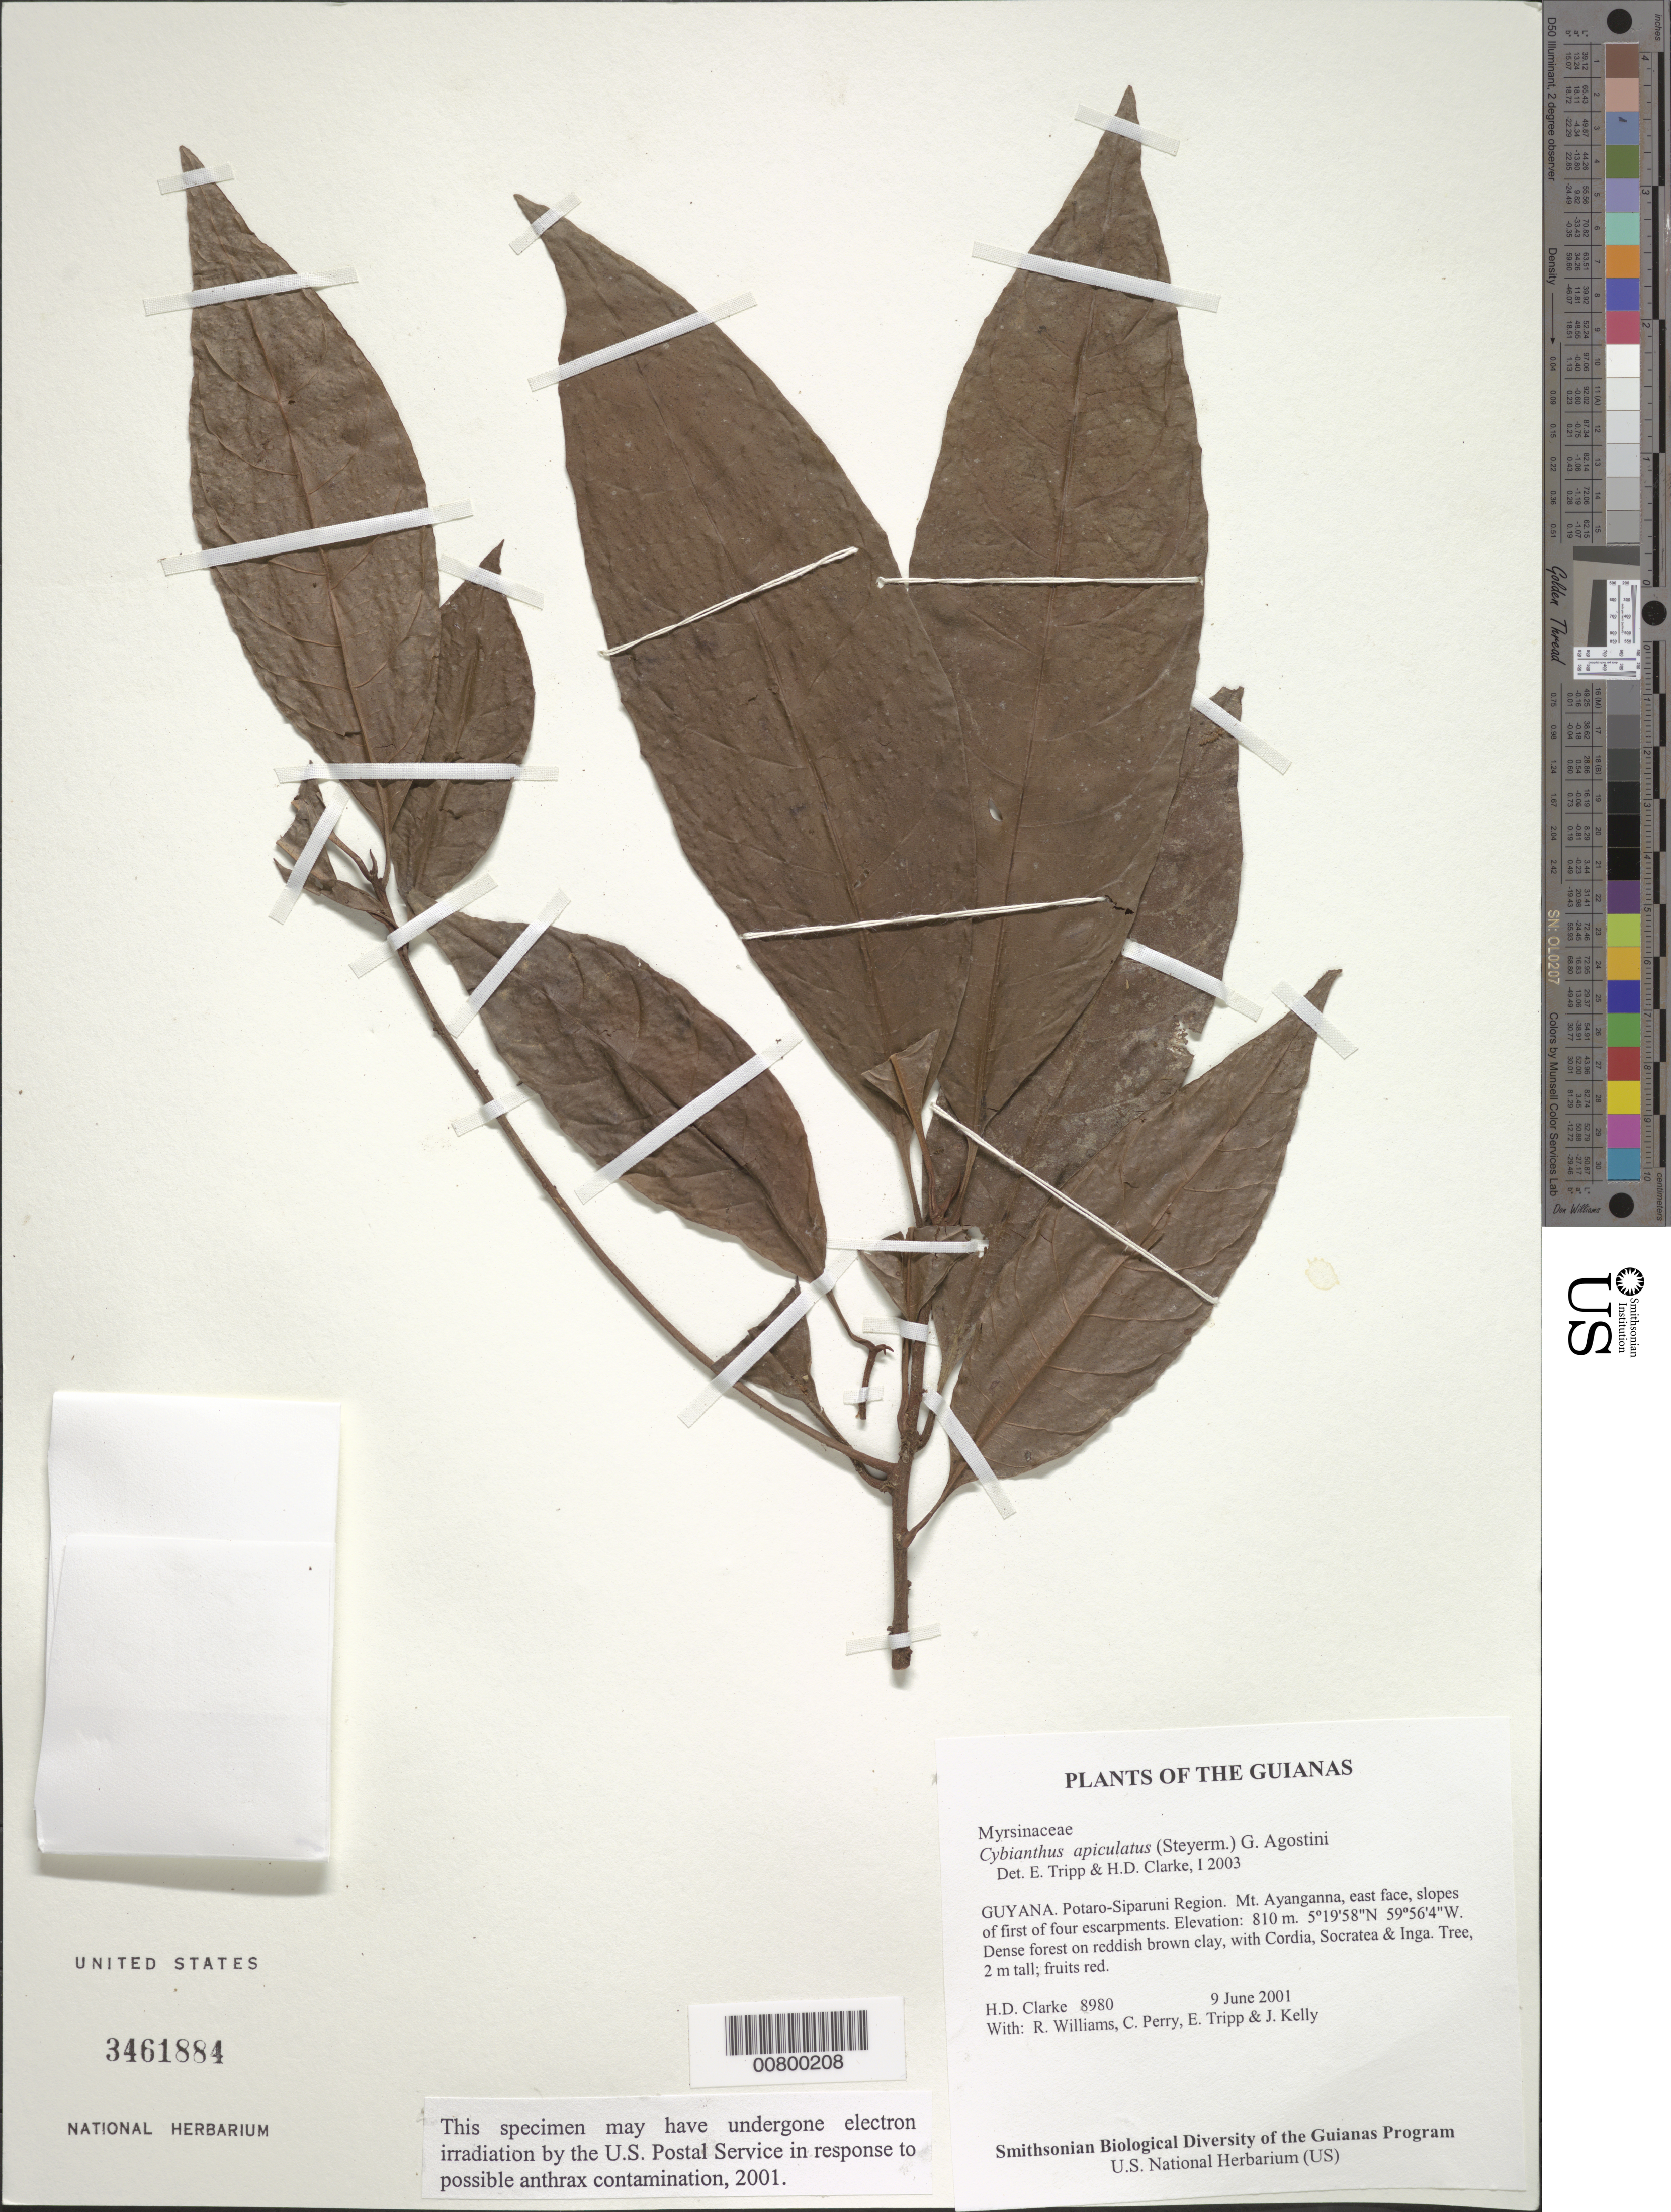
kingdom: Plantae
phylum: Tracheophyta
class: Magnoliopsida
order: Ericales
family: Primulaceae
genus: Cybianthus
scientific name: Cybianthus apiculatus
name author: (Steyerm.) G. Agostini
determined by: Tripp, E. A.; Clarke, H. D.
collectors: H. D. Clarke, R. Williams, C. Perry, E. Tripp & J. Kelly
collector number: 8980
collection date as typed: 9 June 2001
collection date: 2001-06-09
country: Guyana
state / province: Potaro-Siparuni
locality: Mt. Ayanganna, east face, slopes of first of four escarpments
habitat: Dense forest on reddish brown clay, with Cordia, Socratea & Inga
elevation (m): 810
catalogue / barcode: US 3461884